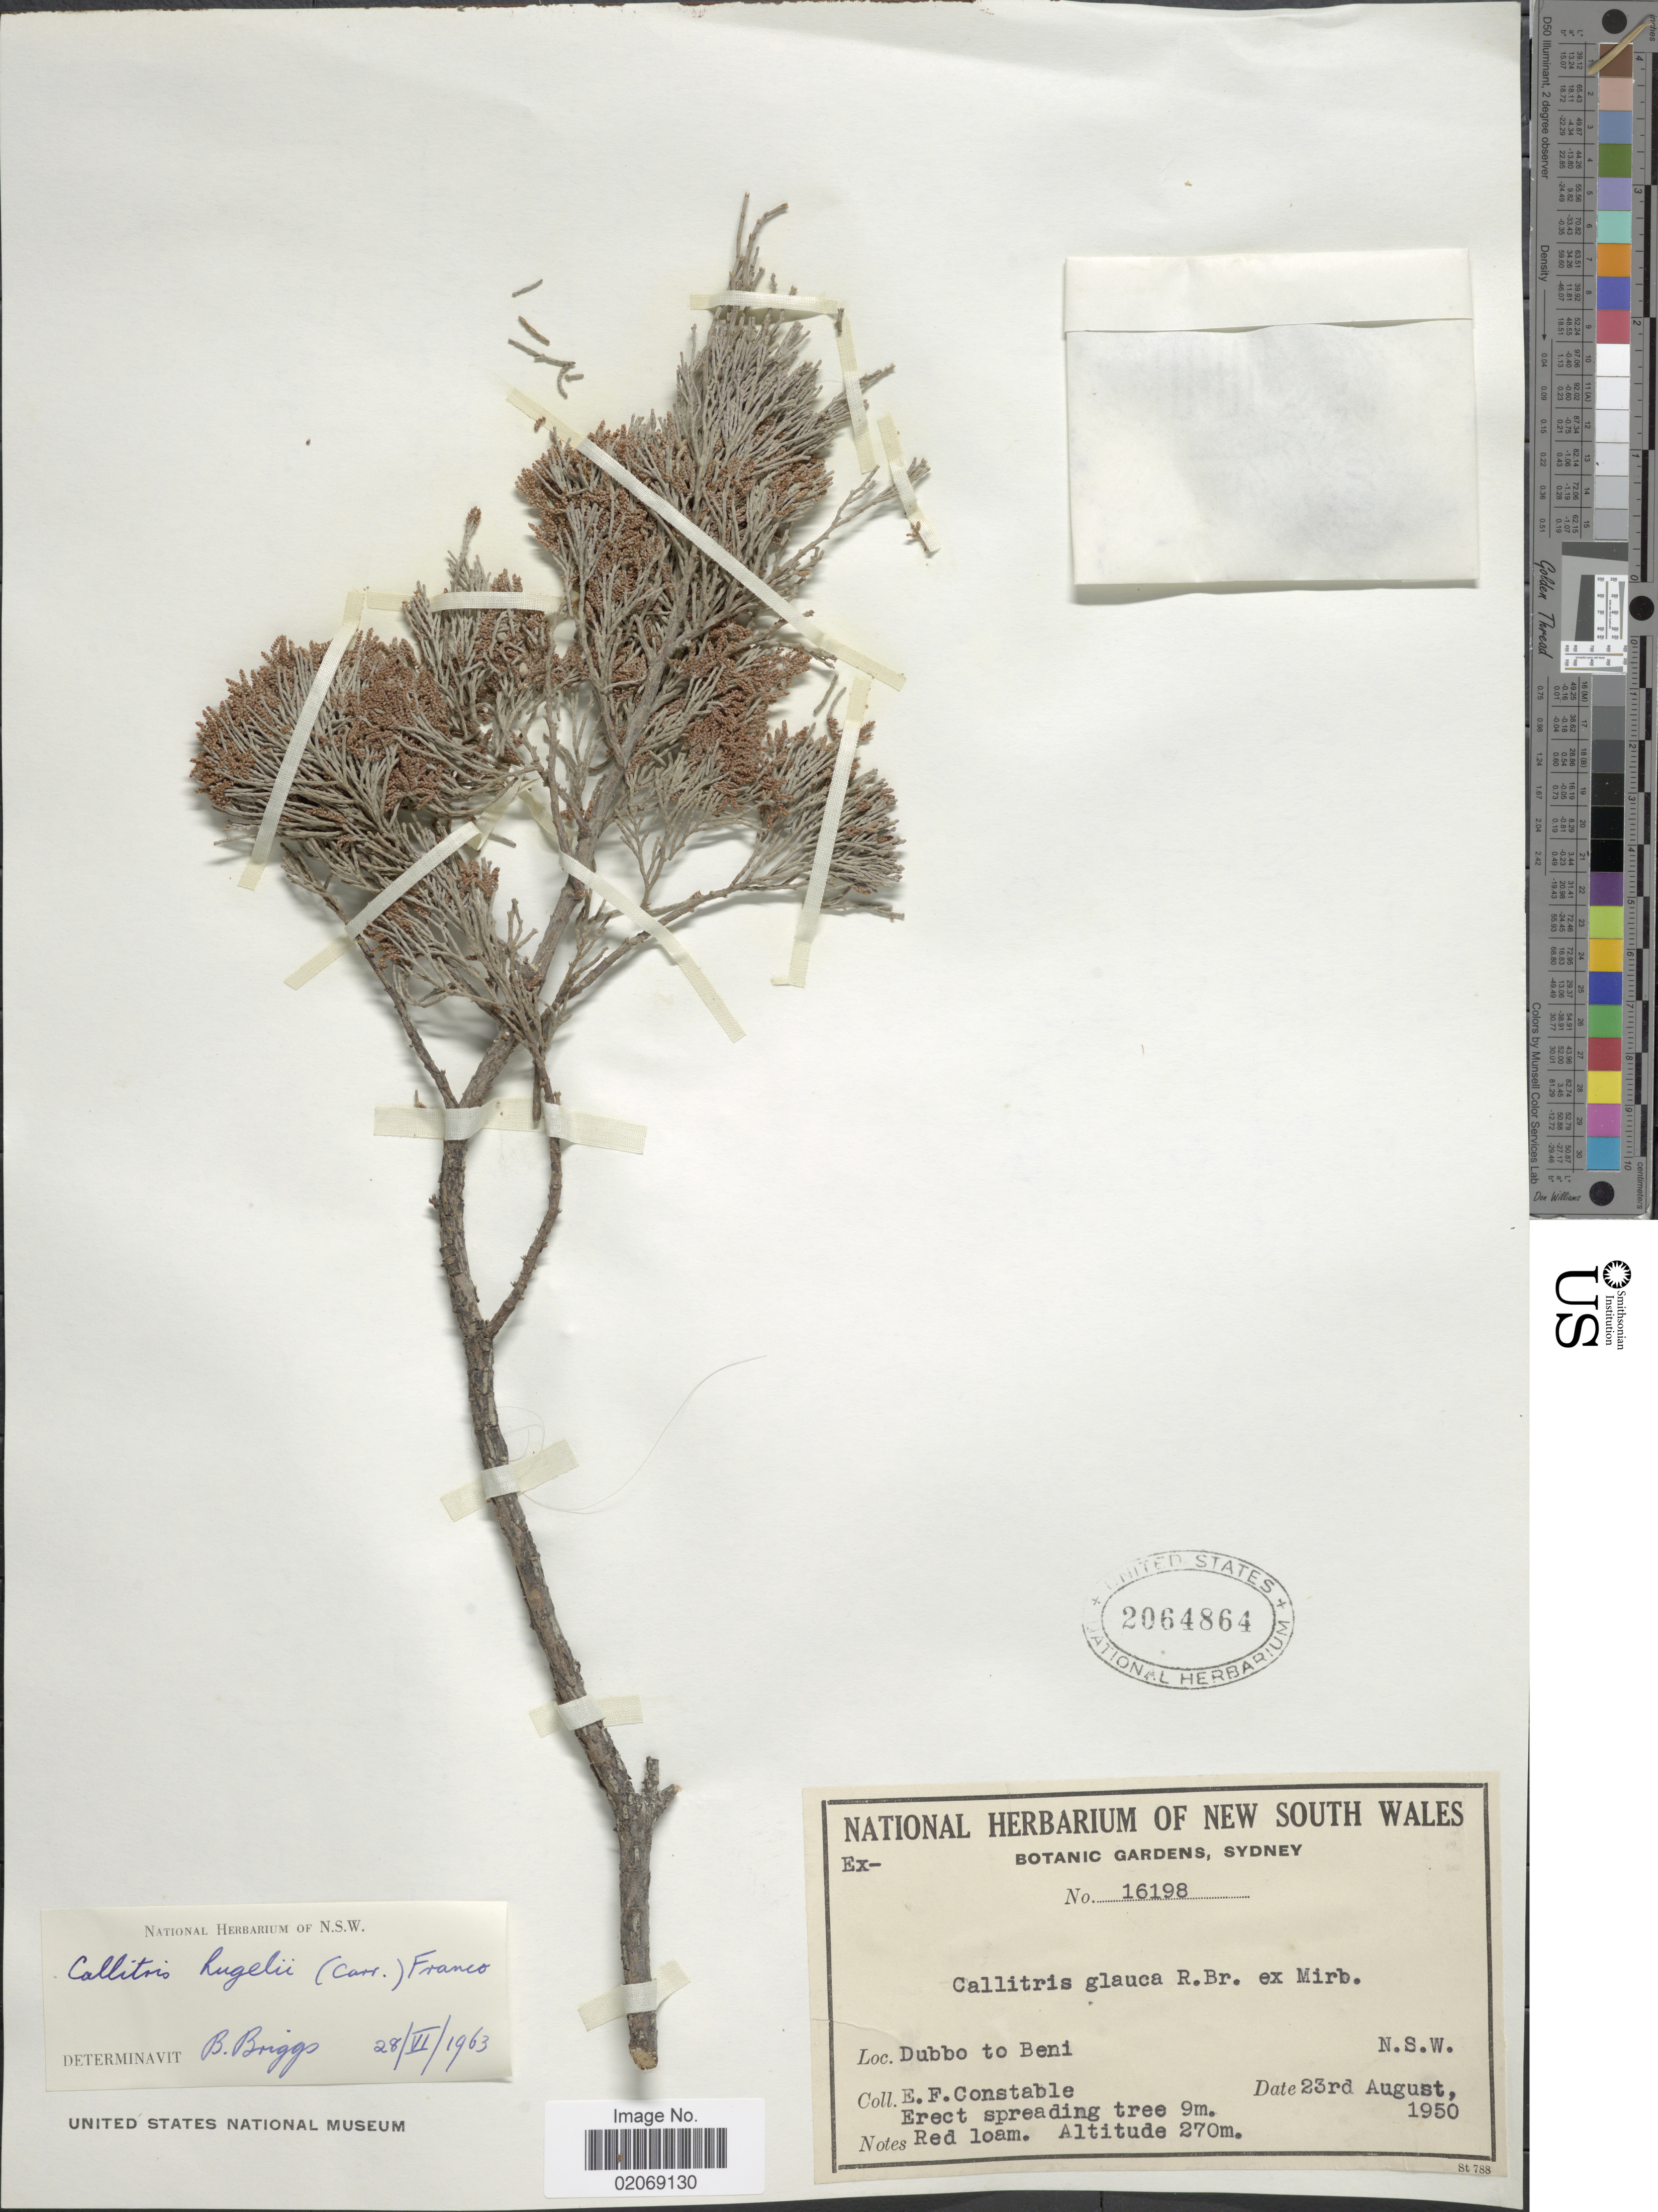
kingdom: Plantae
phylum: Tracheophyta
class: Pinopsida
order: Pinales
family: Cupressaceae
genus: Callitris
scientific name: Callitris columellaris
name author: F. Muell.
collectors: E. F. Constable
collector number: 16198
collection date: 1950-08-23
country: Australia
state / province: New South Wales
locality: Dubbo to Beni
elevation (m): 270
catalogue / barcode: US 2064864